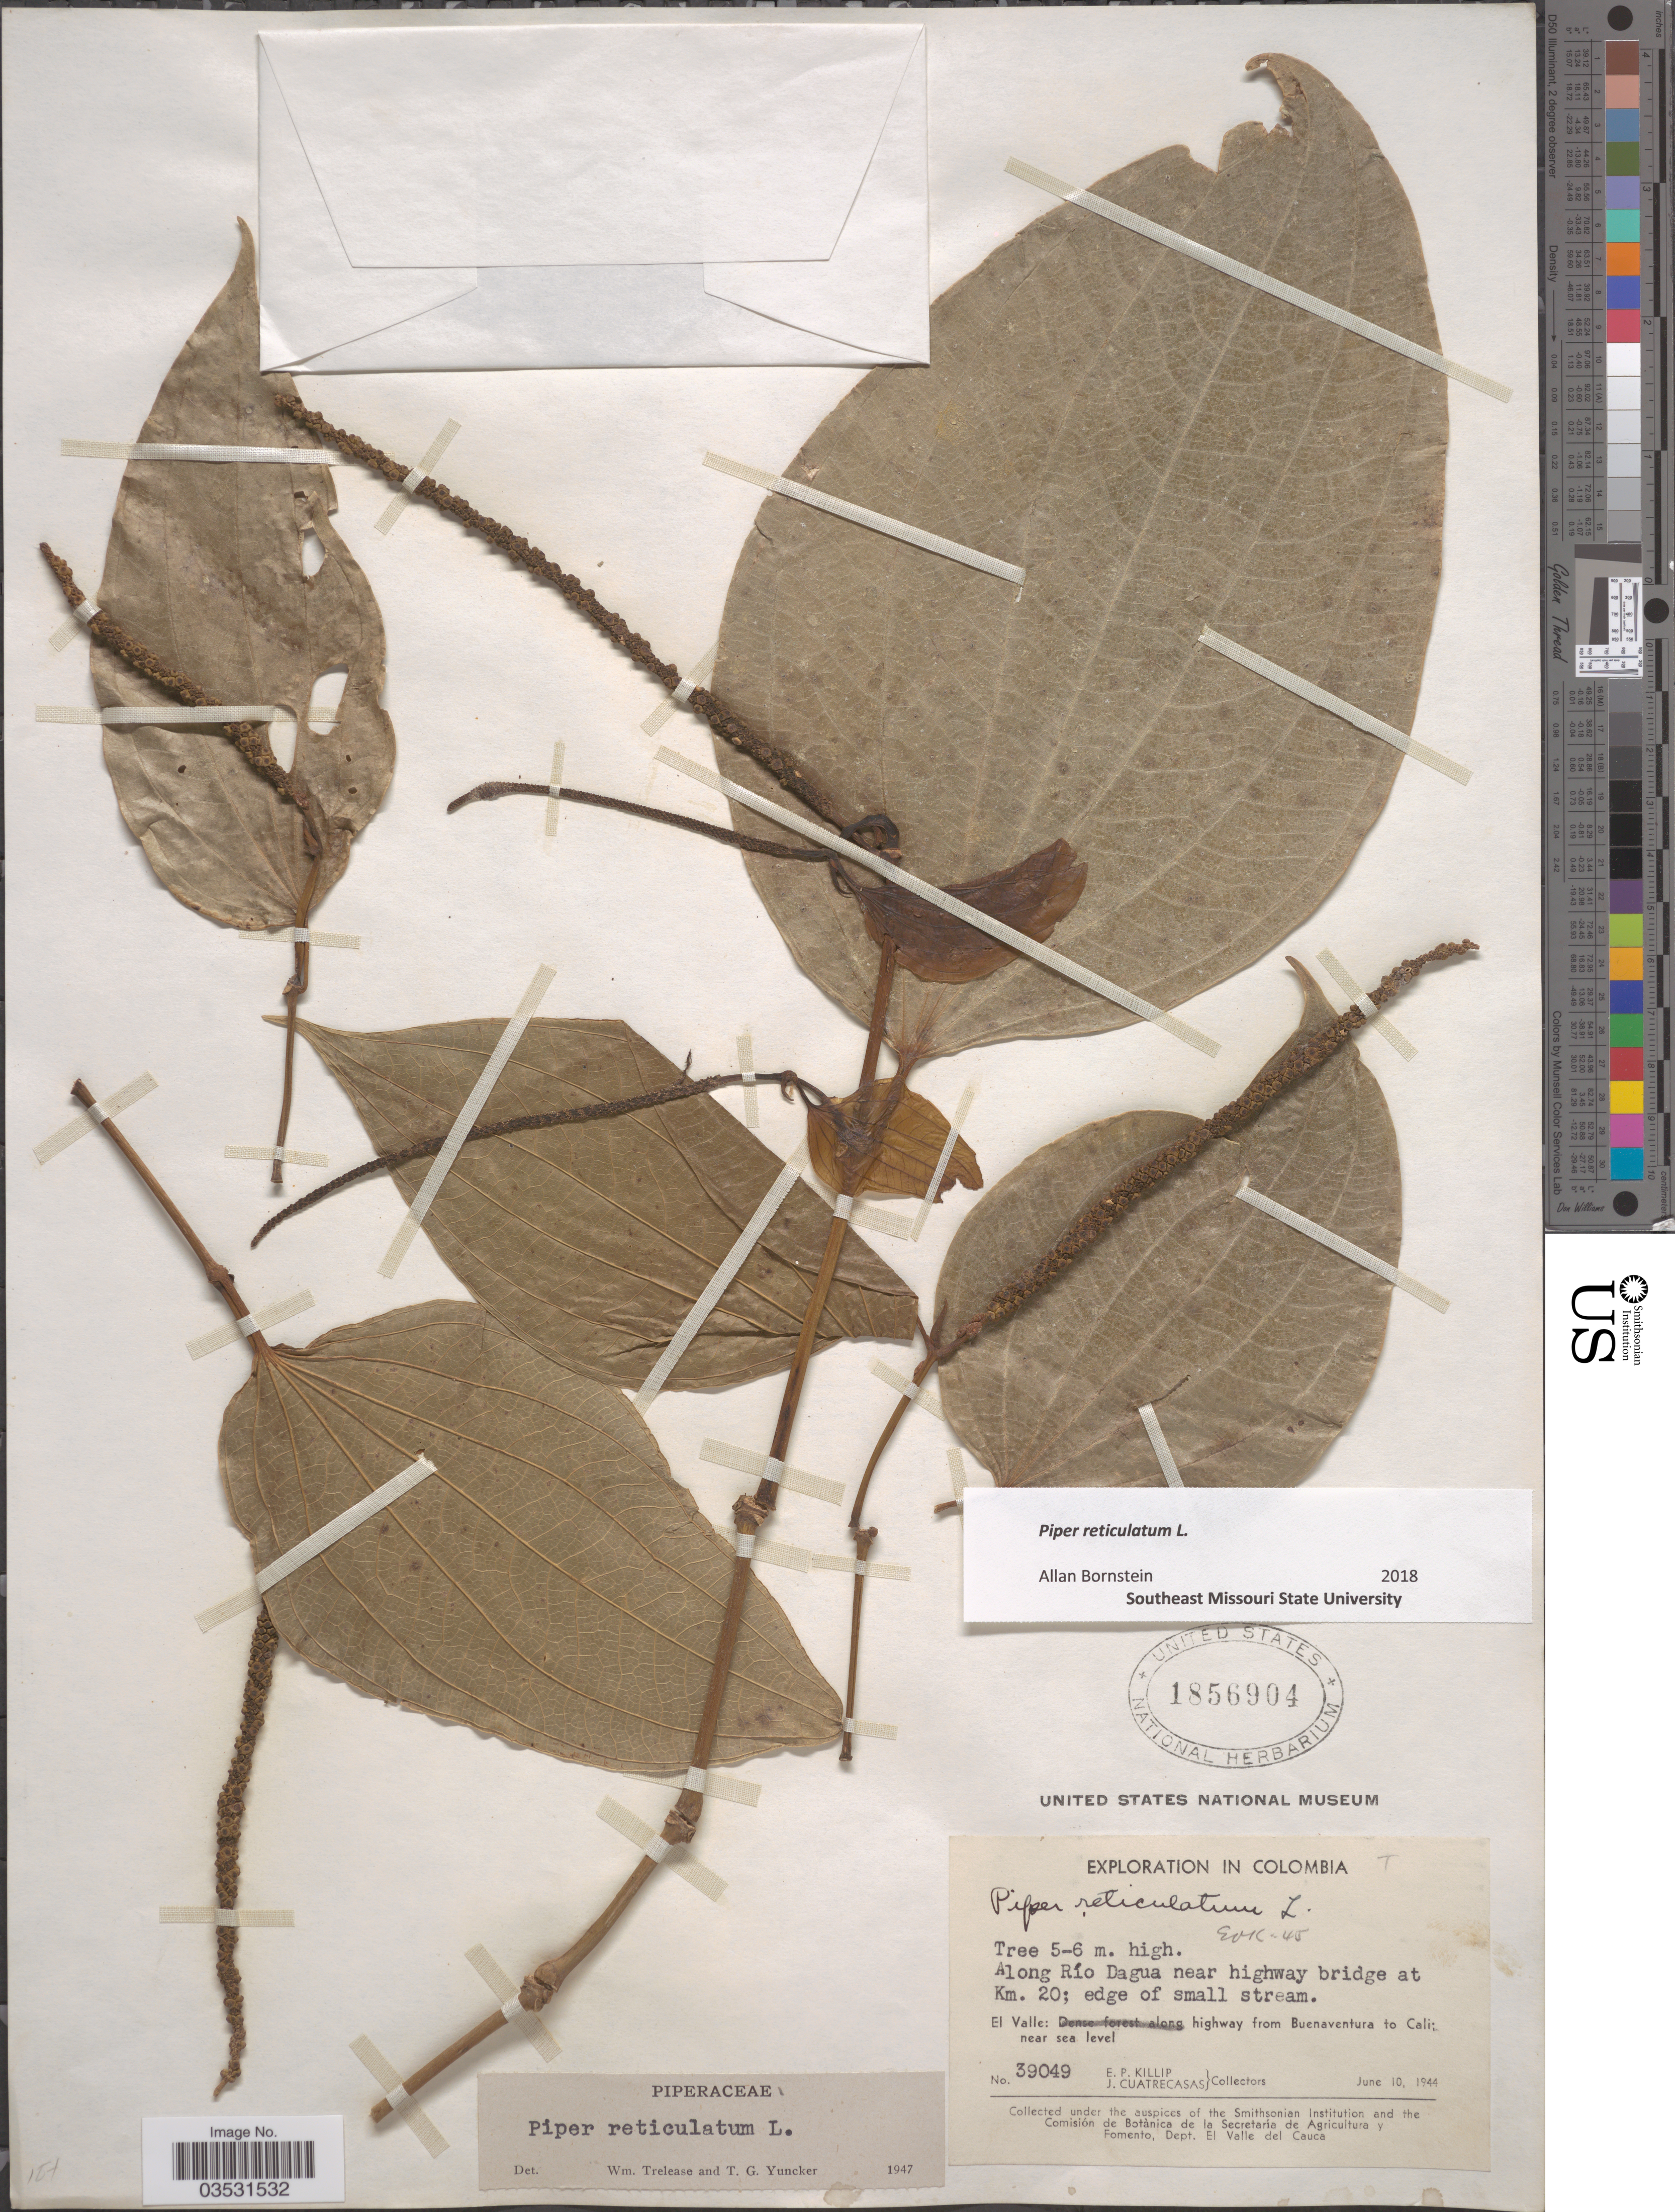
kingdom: Plantae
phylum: Tracheophyta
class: Magnoliopsida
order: Piperales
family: Piperaceae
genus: Piper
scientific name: Piper reticulatum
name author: L.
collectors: E. P. Killip & J. Cuatrecasas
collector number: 39049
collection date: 1944-06-10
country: Colombia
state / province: Valle del Cauca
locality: Along Río Dagua near highway bridge at Km. 20; edge of small stream. El Valle: highway from Buenaventura to Cali.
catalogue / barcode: US 1856904